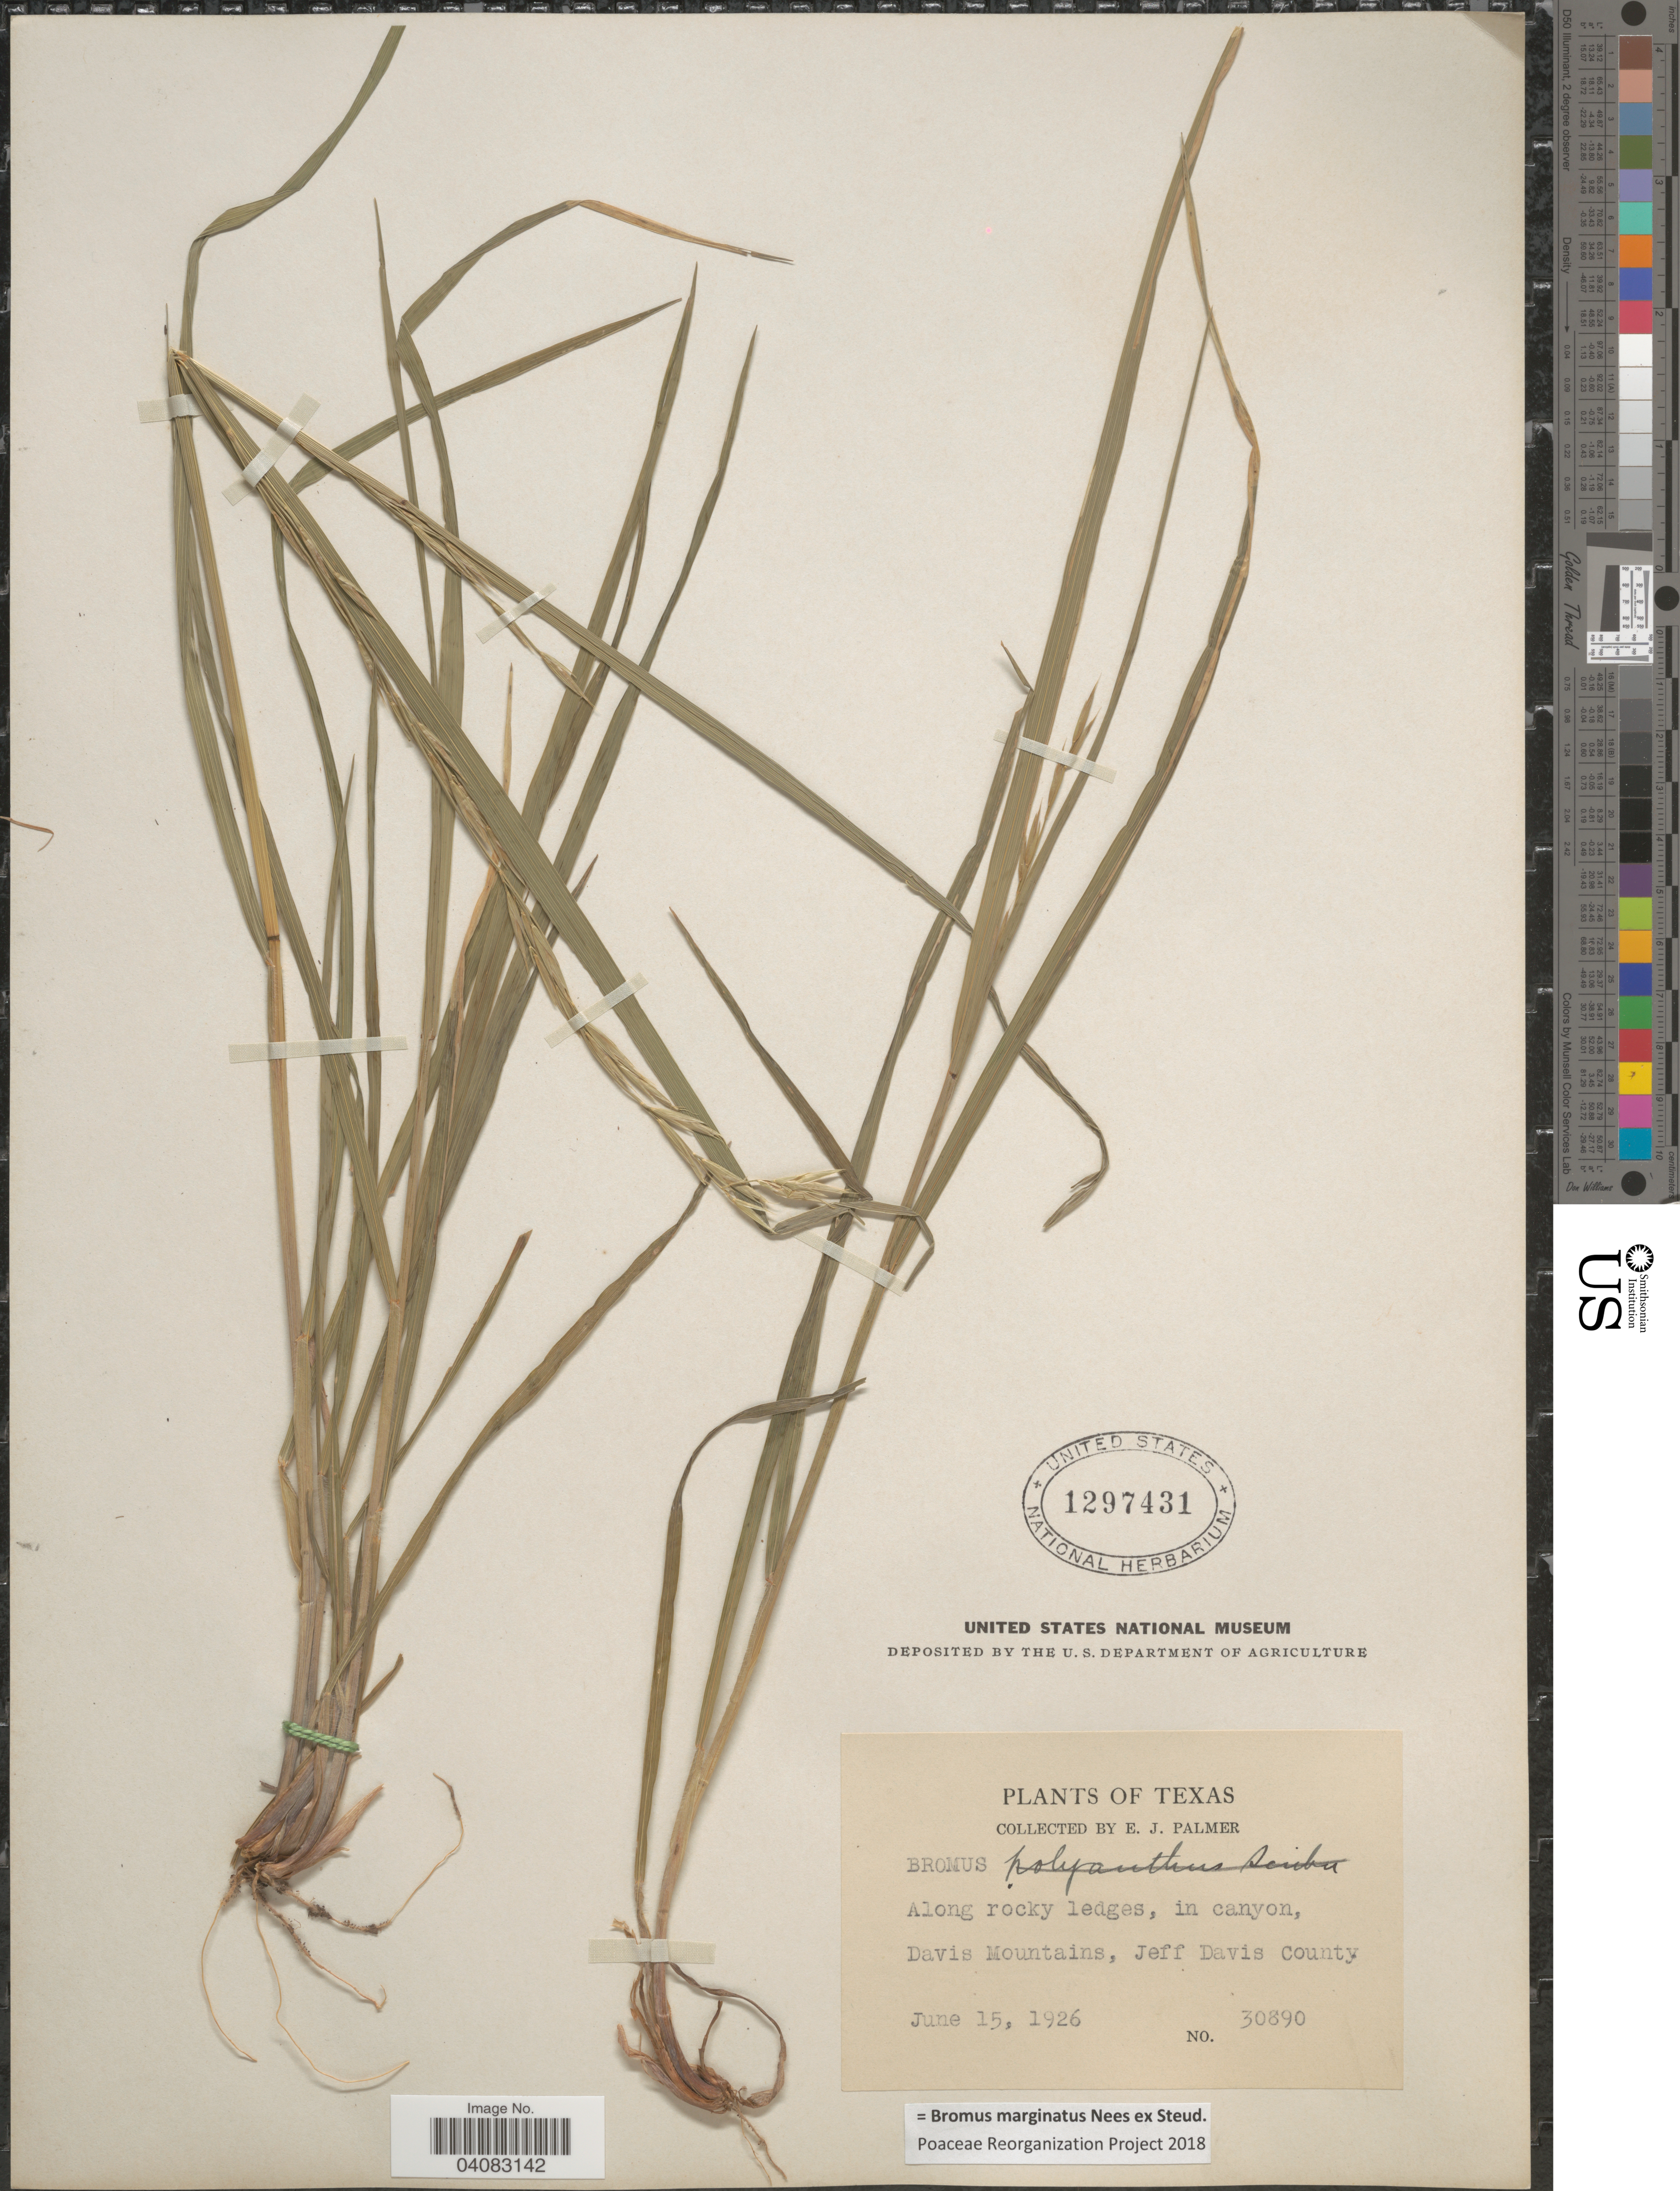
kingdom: Plantae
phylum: Tracheophyta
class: Liliopsida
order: Poales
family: Poaceae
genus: Bromus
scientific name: Bromus marginatus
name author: Nees ex Steud.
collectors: E. J. Palmer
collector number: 30890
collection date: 1926-06-15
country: United States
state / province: Texas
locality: Along rocky ledges, in canyon, Davis Mountains, Jeff Davis County.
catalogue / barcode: US 1297431